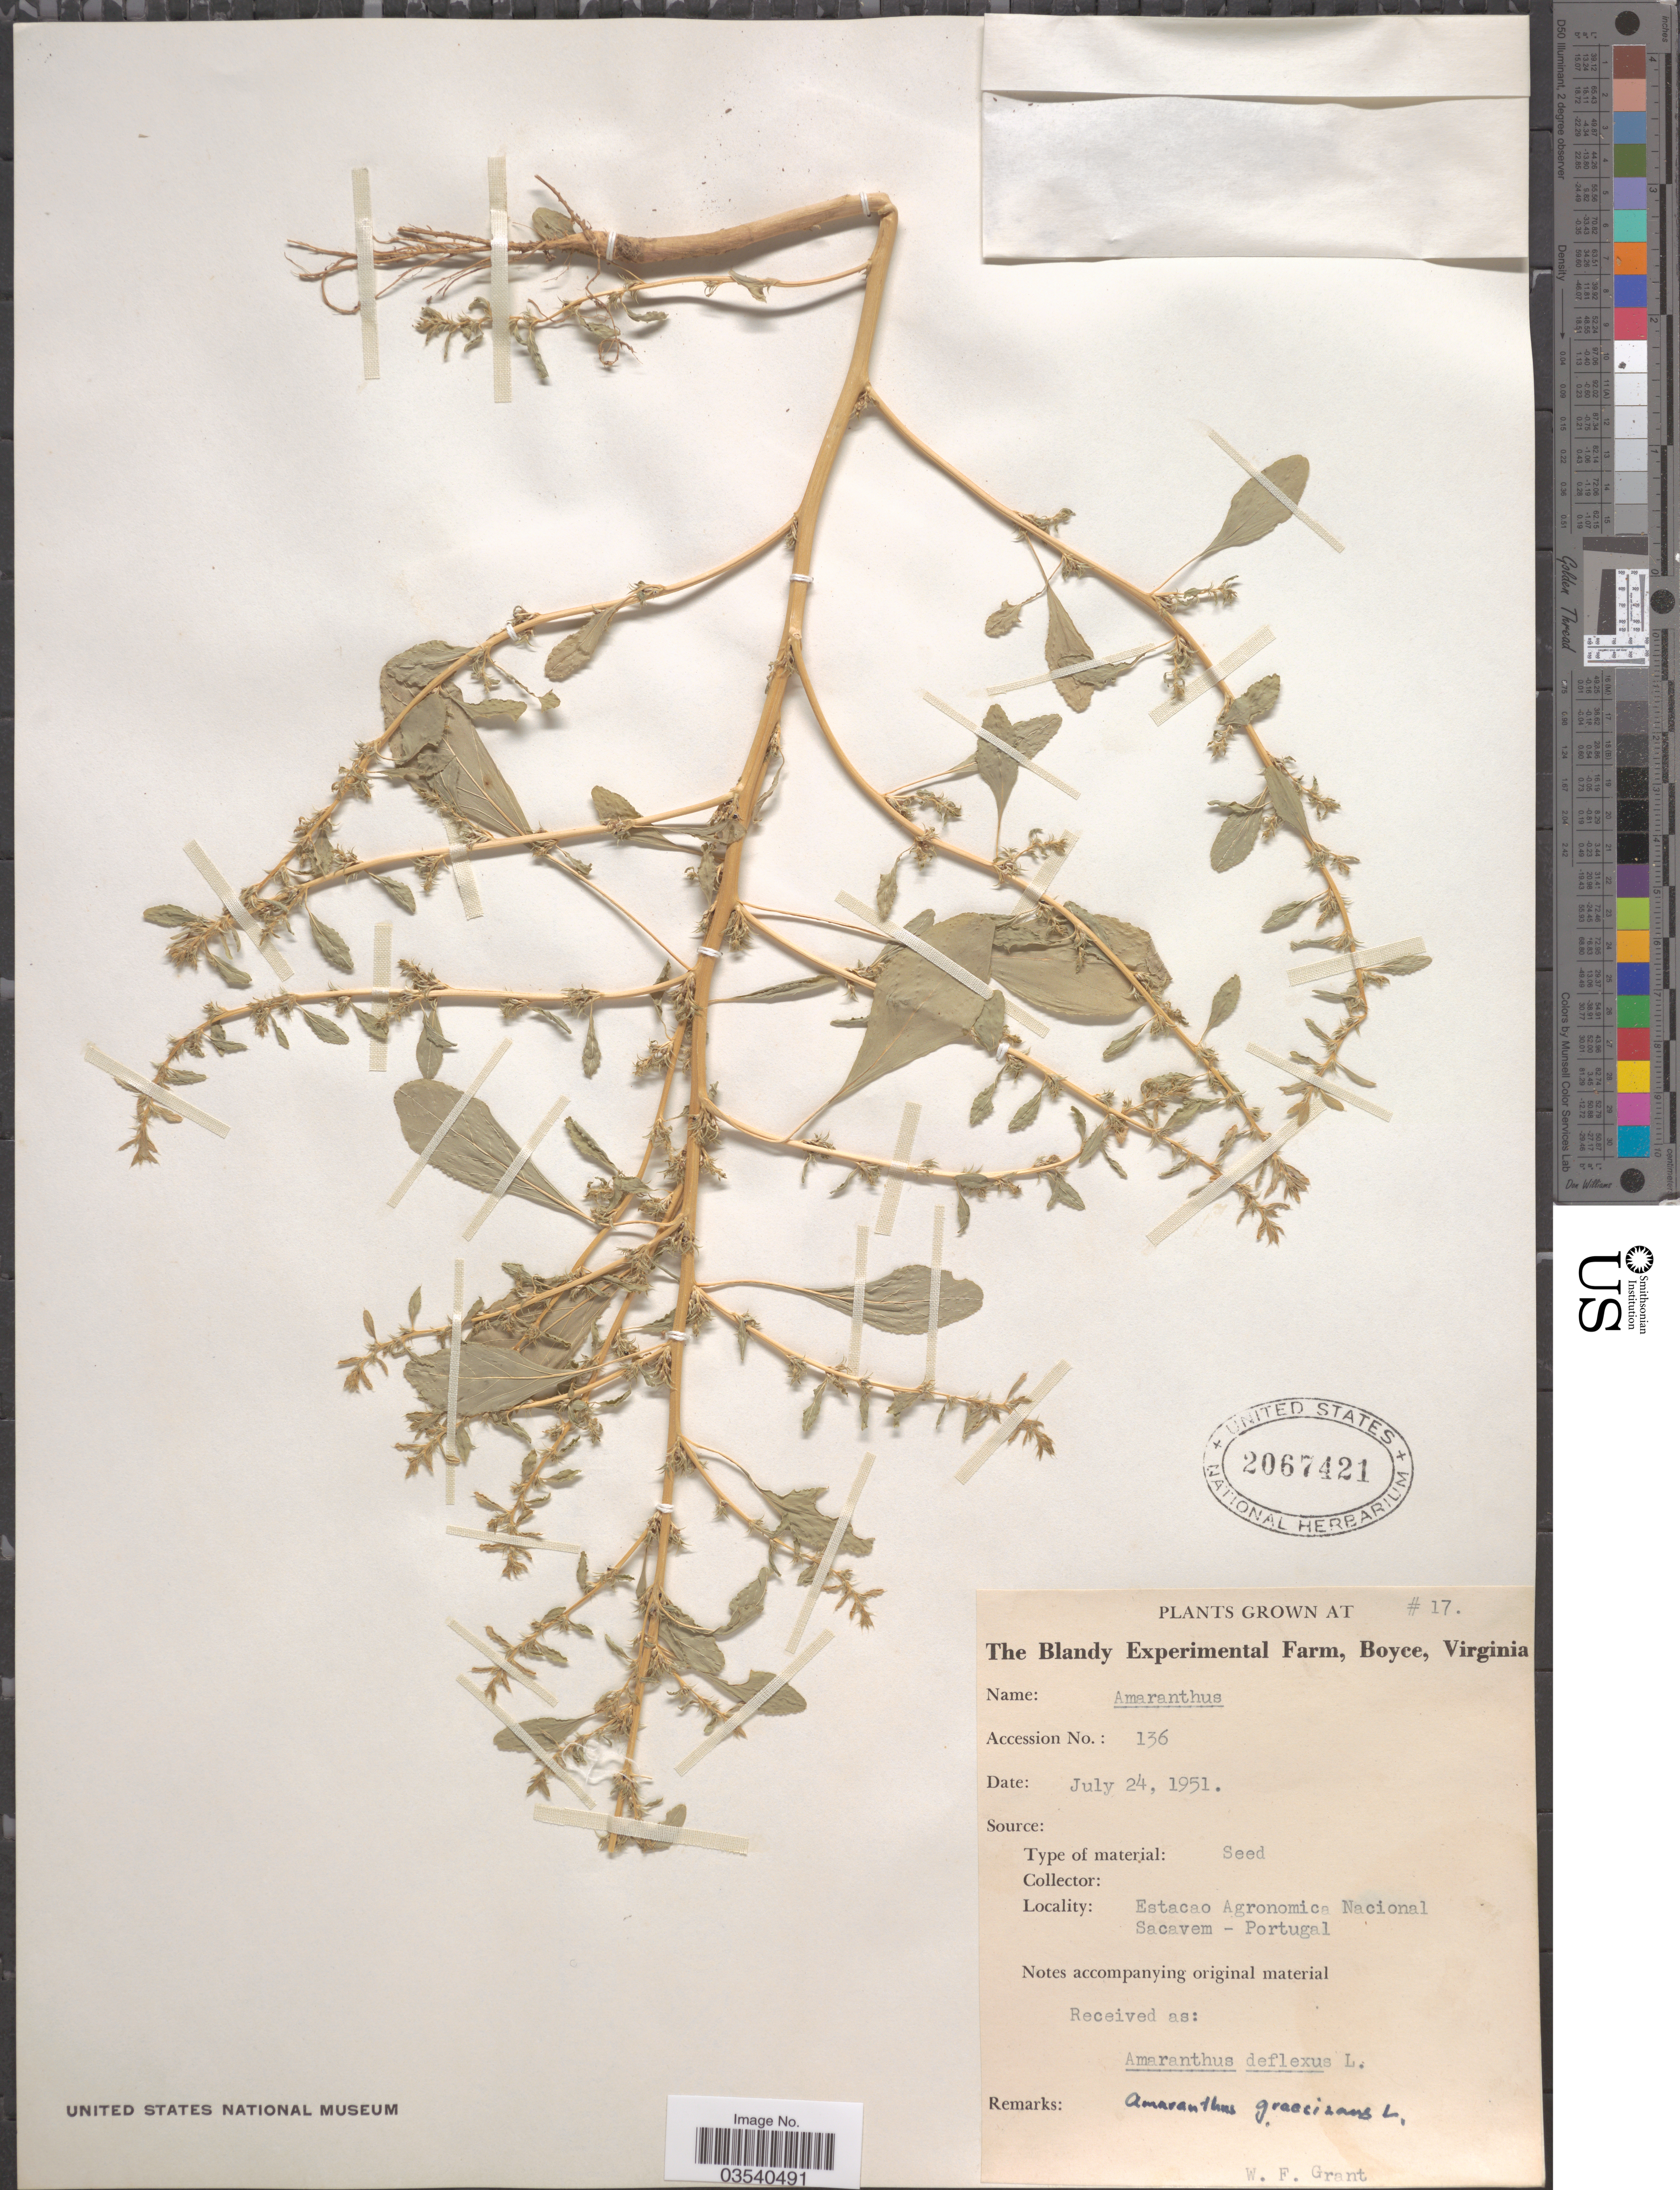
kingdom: Plantae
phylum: Tracheophyta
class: Magnoliopsida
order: Caryophyllales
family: Amaranthaceae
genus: Amaranthus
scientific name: Amaranthus graecizans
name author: L.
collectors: W. Grant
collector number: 17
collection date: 1951-07-24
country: United States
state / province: Virginia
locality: The Blandy Experimental Farm, Boyce.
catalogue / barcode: US 2067421